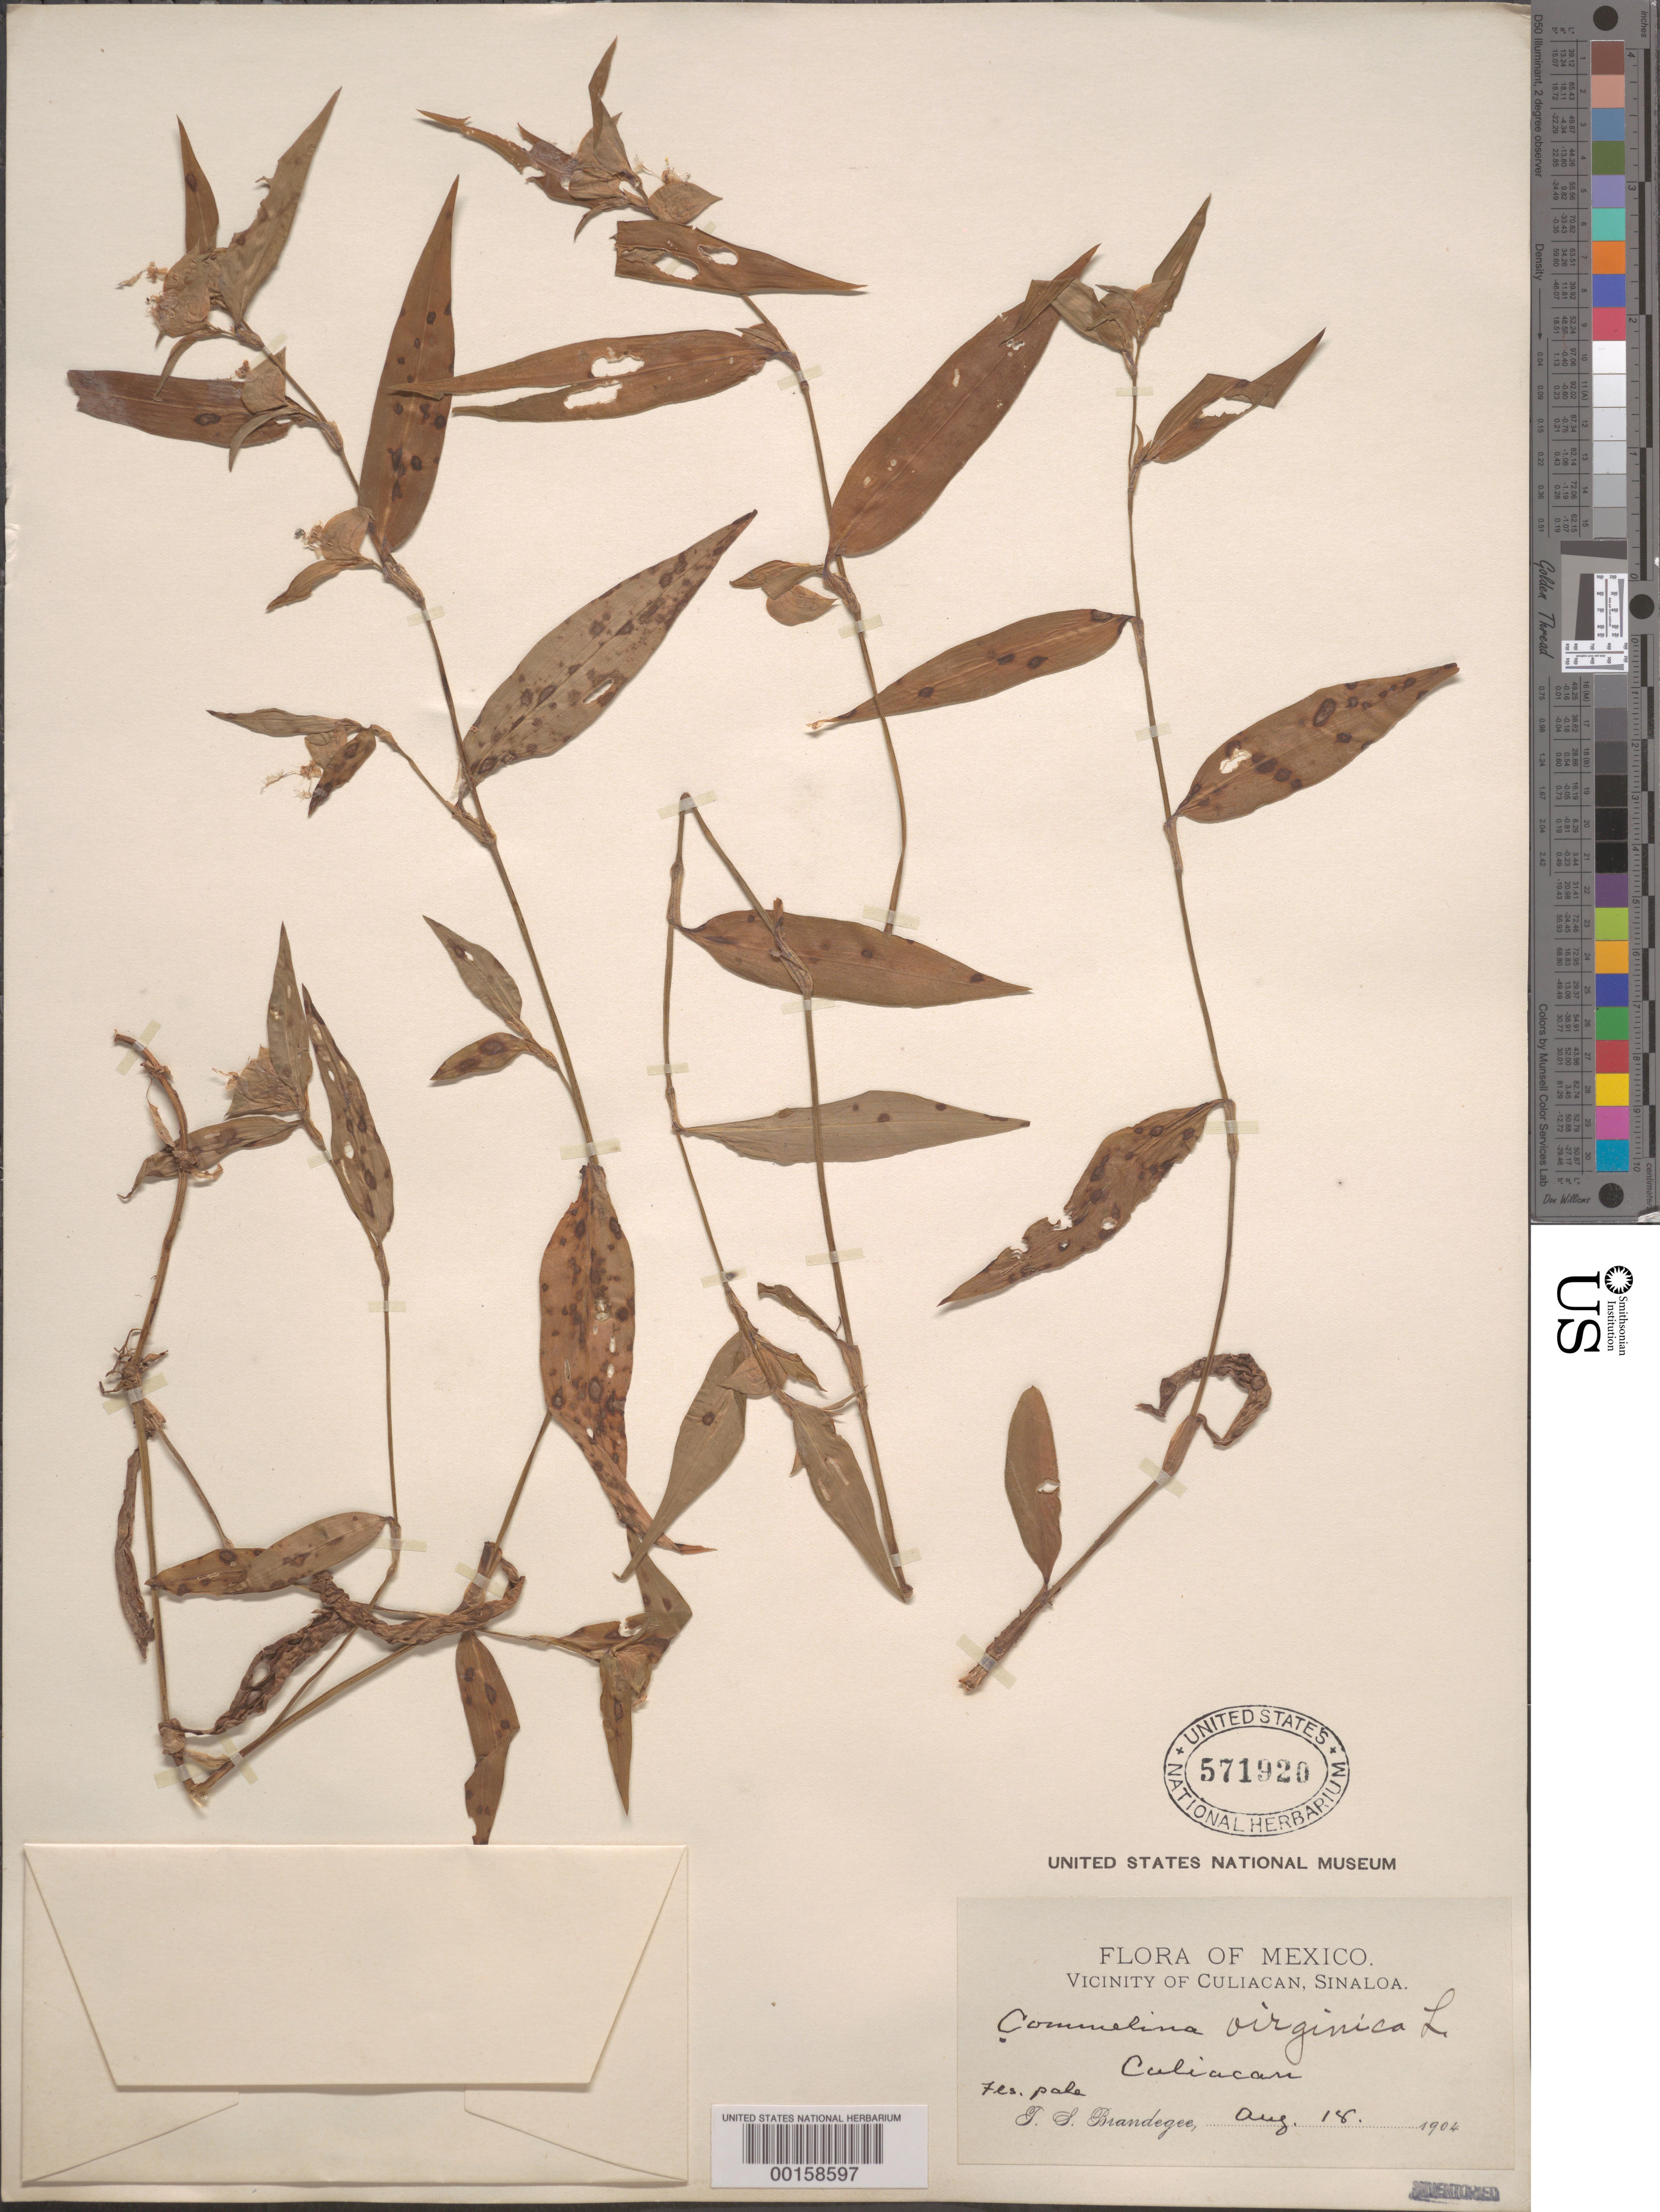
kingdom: Plantae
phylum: Tracheophyta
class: Liliopsida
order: Commelinales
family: Commelinaceae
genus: Commelina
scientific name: Commelina erecta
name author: L.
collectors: T. S. Brandegee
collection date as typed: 18 Aug 1904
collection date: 1904-08-18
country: Mexico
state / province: Sinaloa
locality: Culiacan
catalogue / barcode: US 571920